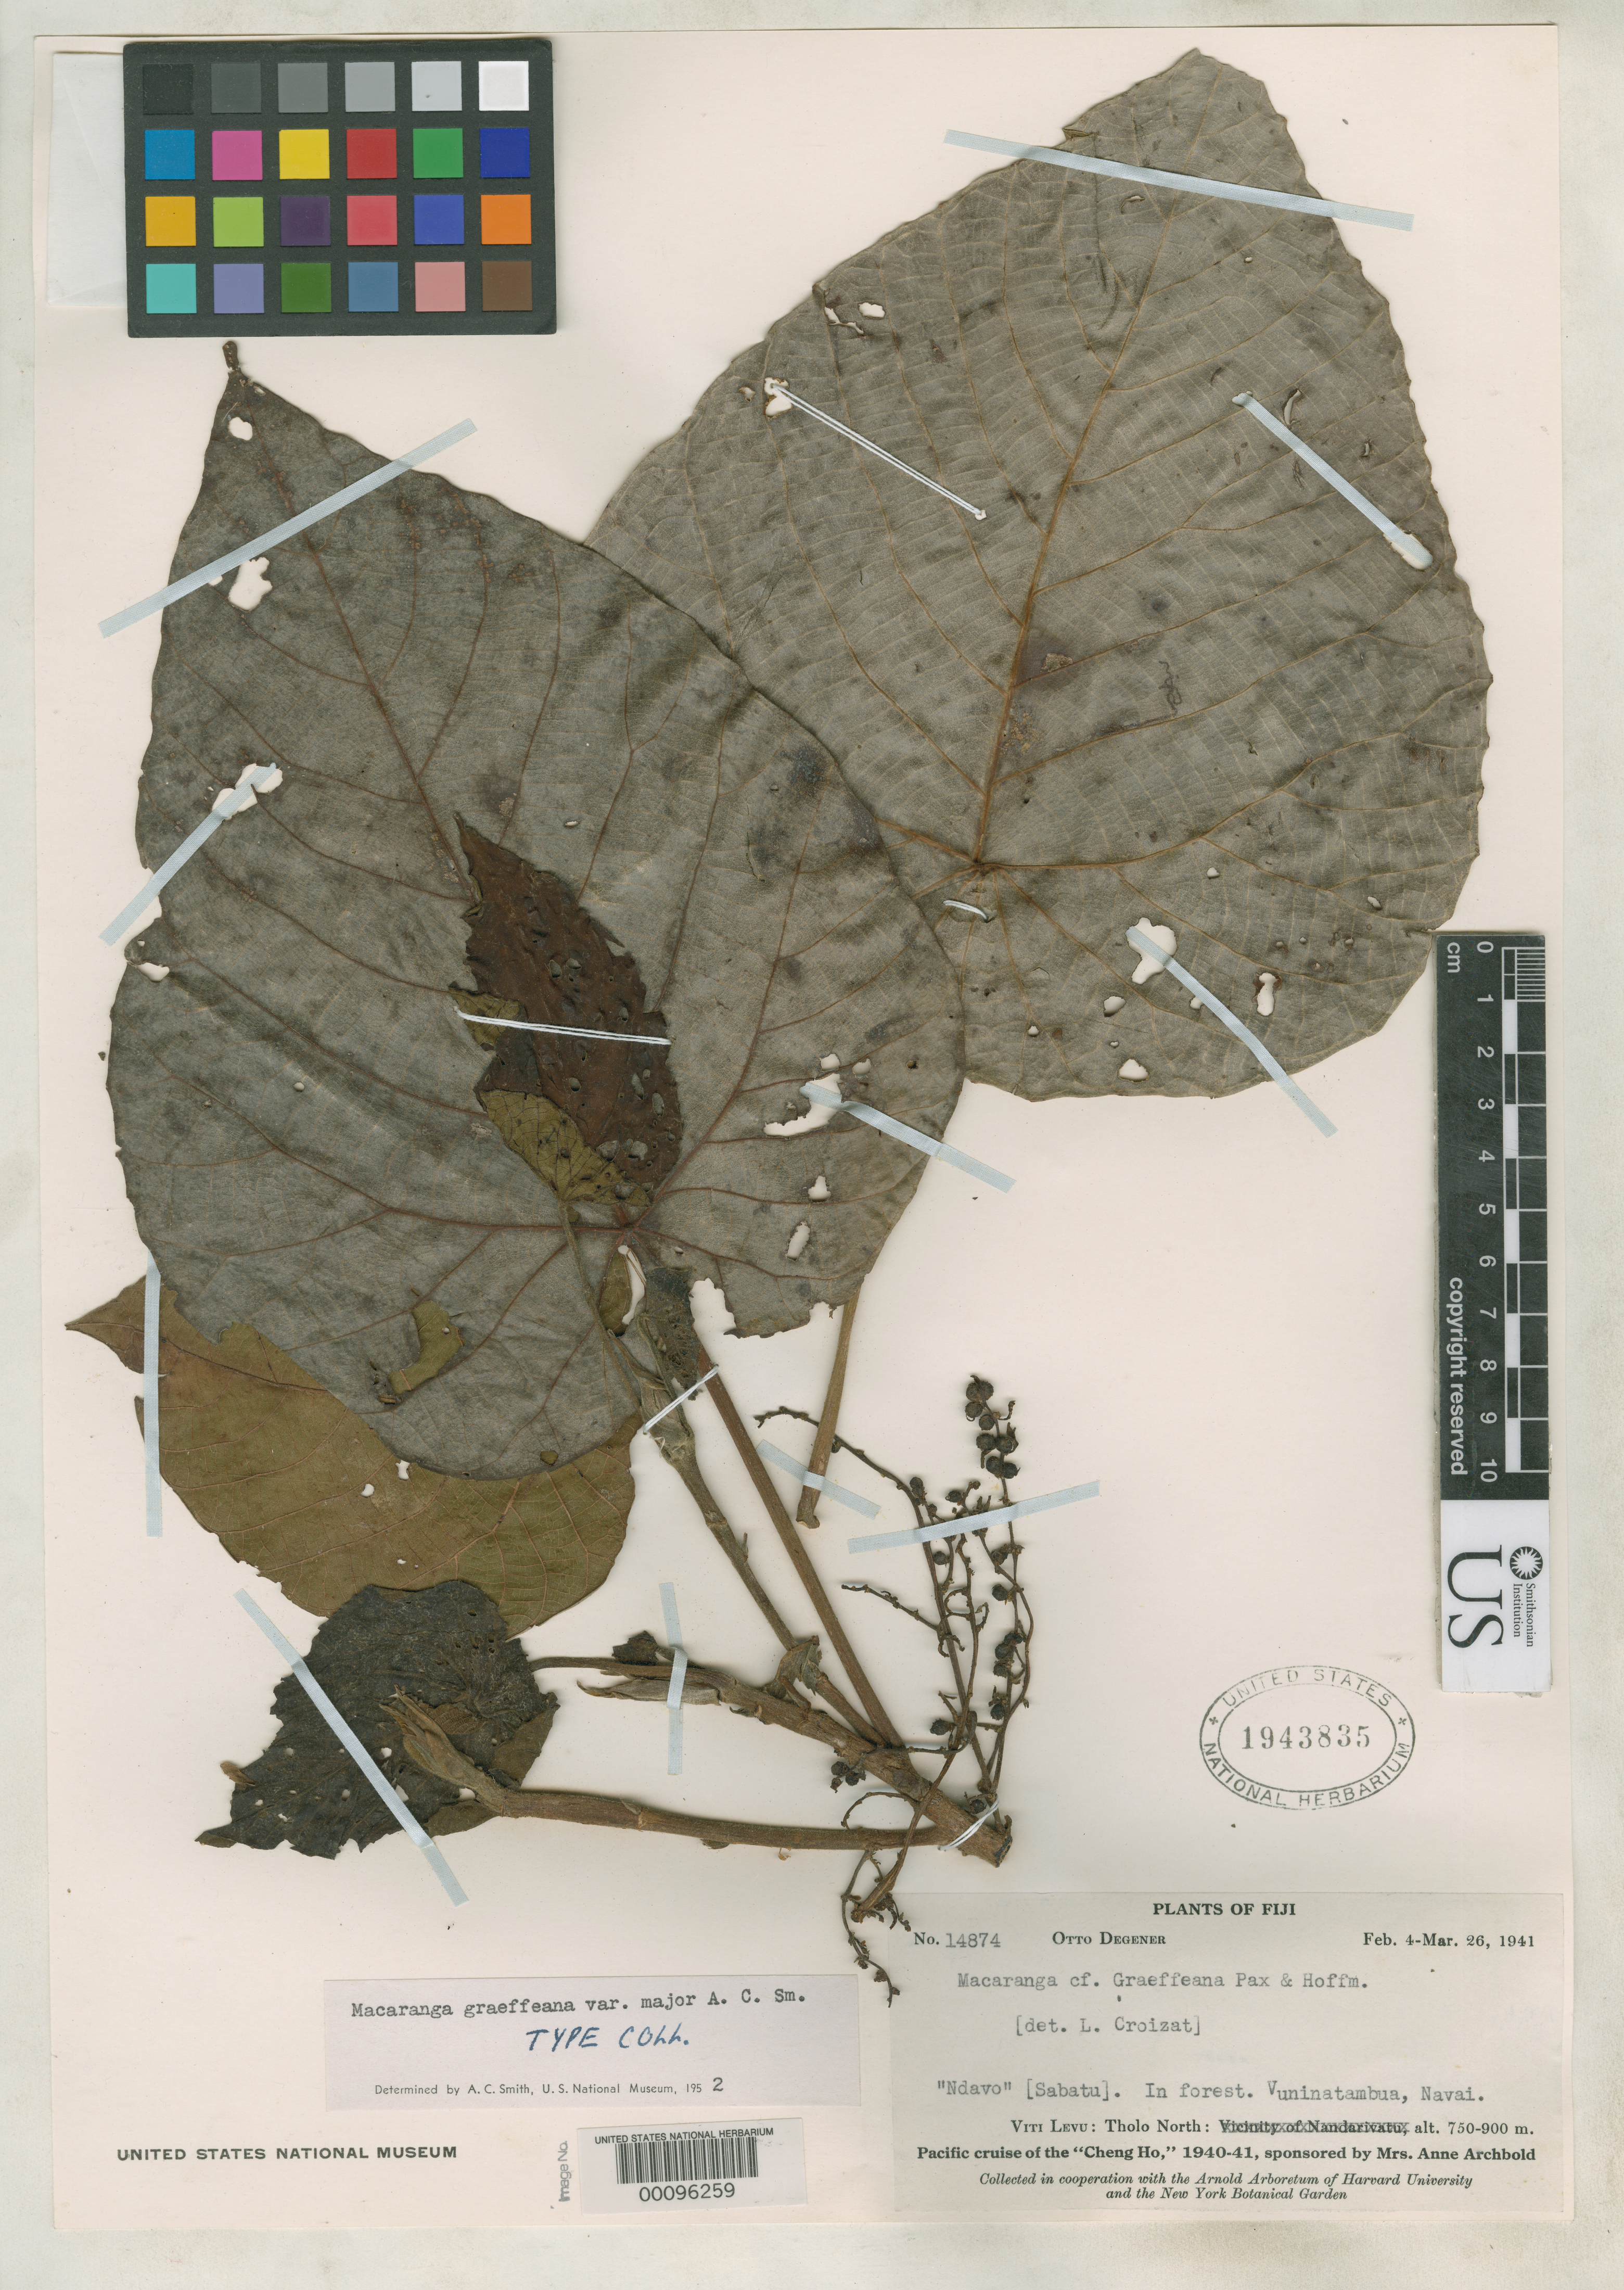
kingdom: Plantae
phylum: Tracheophyta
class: Magnoliopsida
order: Malpighiales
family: Euphorbiaceae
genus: Macaranga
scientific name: Macaranga graeffeana var. major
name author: A.C. Sm.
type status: Isotype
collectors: O. Degener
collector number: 14874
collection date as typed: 21 Mar 1941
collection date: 1941-03-21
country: Fiji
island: Viti Levu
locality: Mba, Vuninatambua, near Navai. [Viti Levu Group]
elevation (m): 750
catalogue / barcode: US 1943835